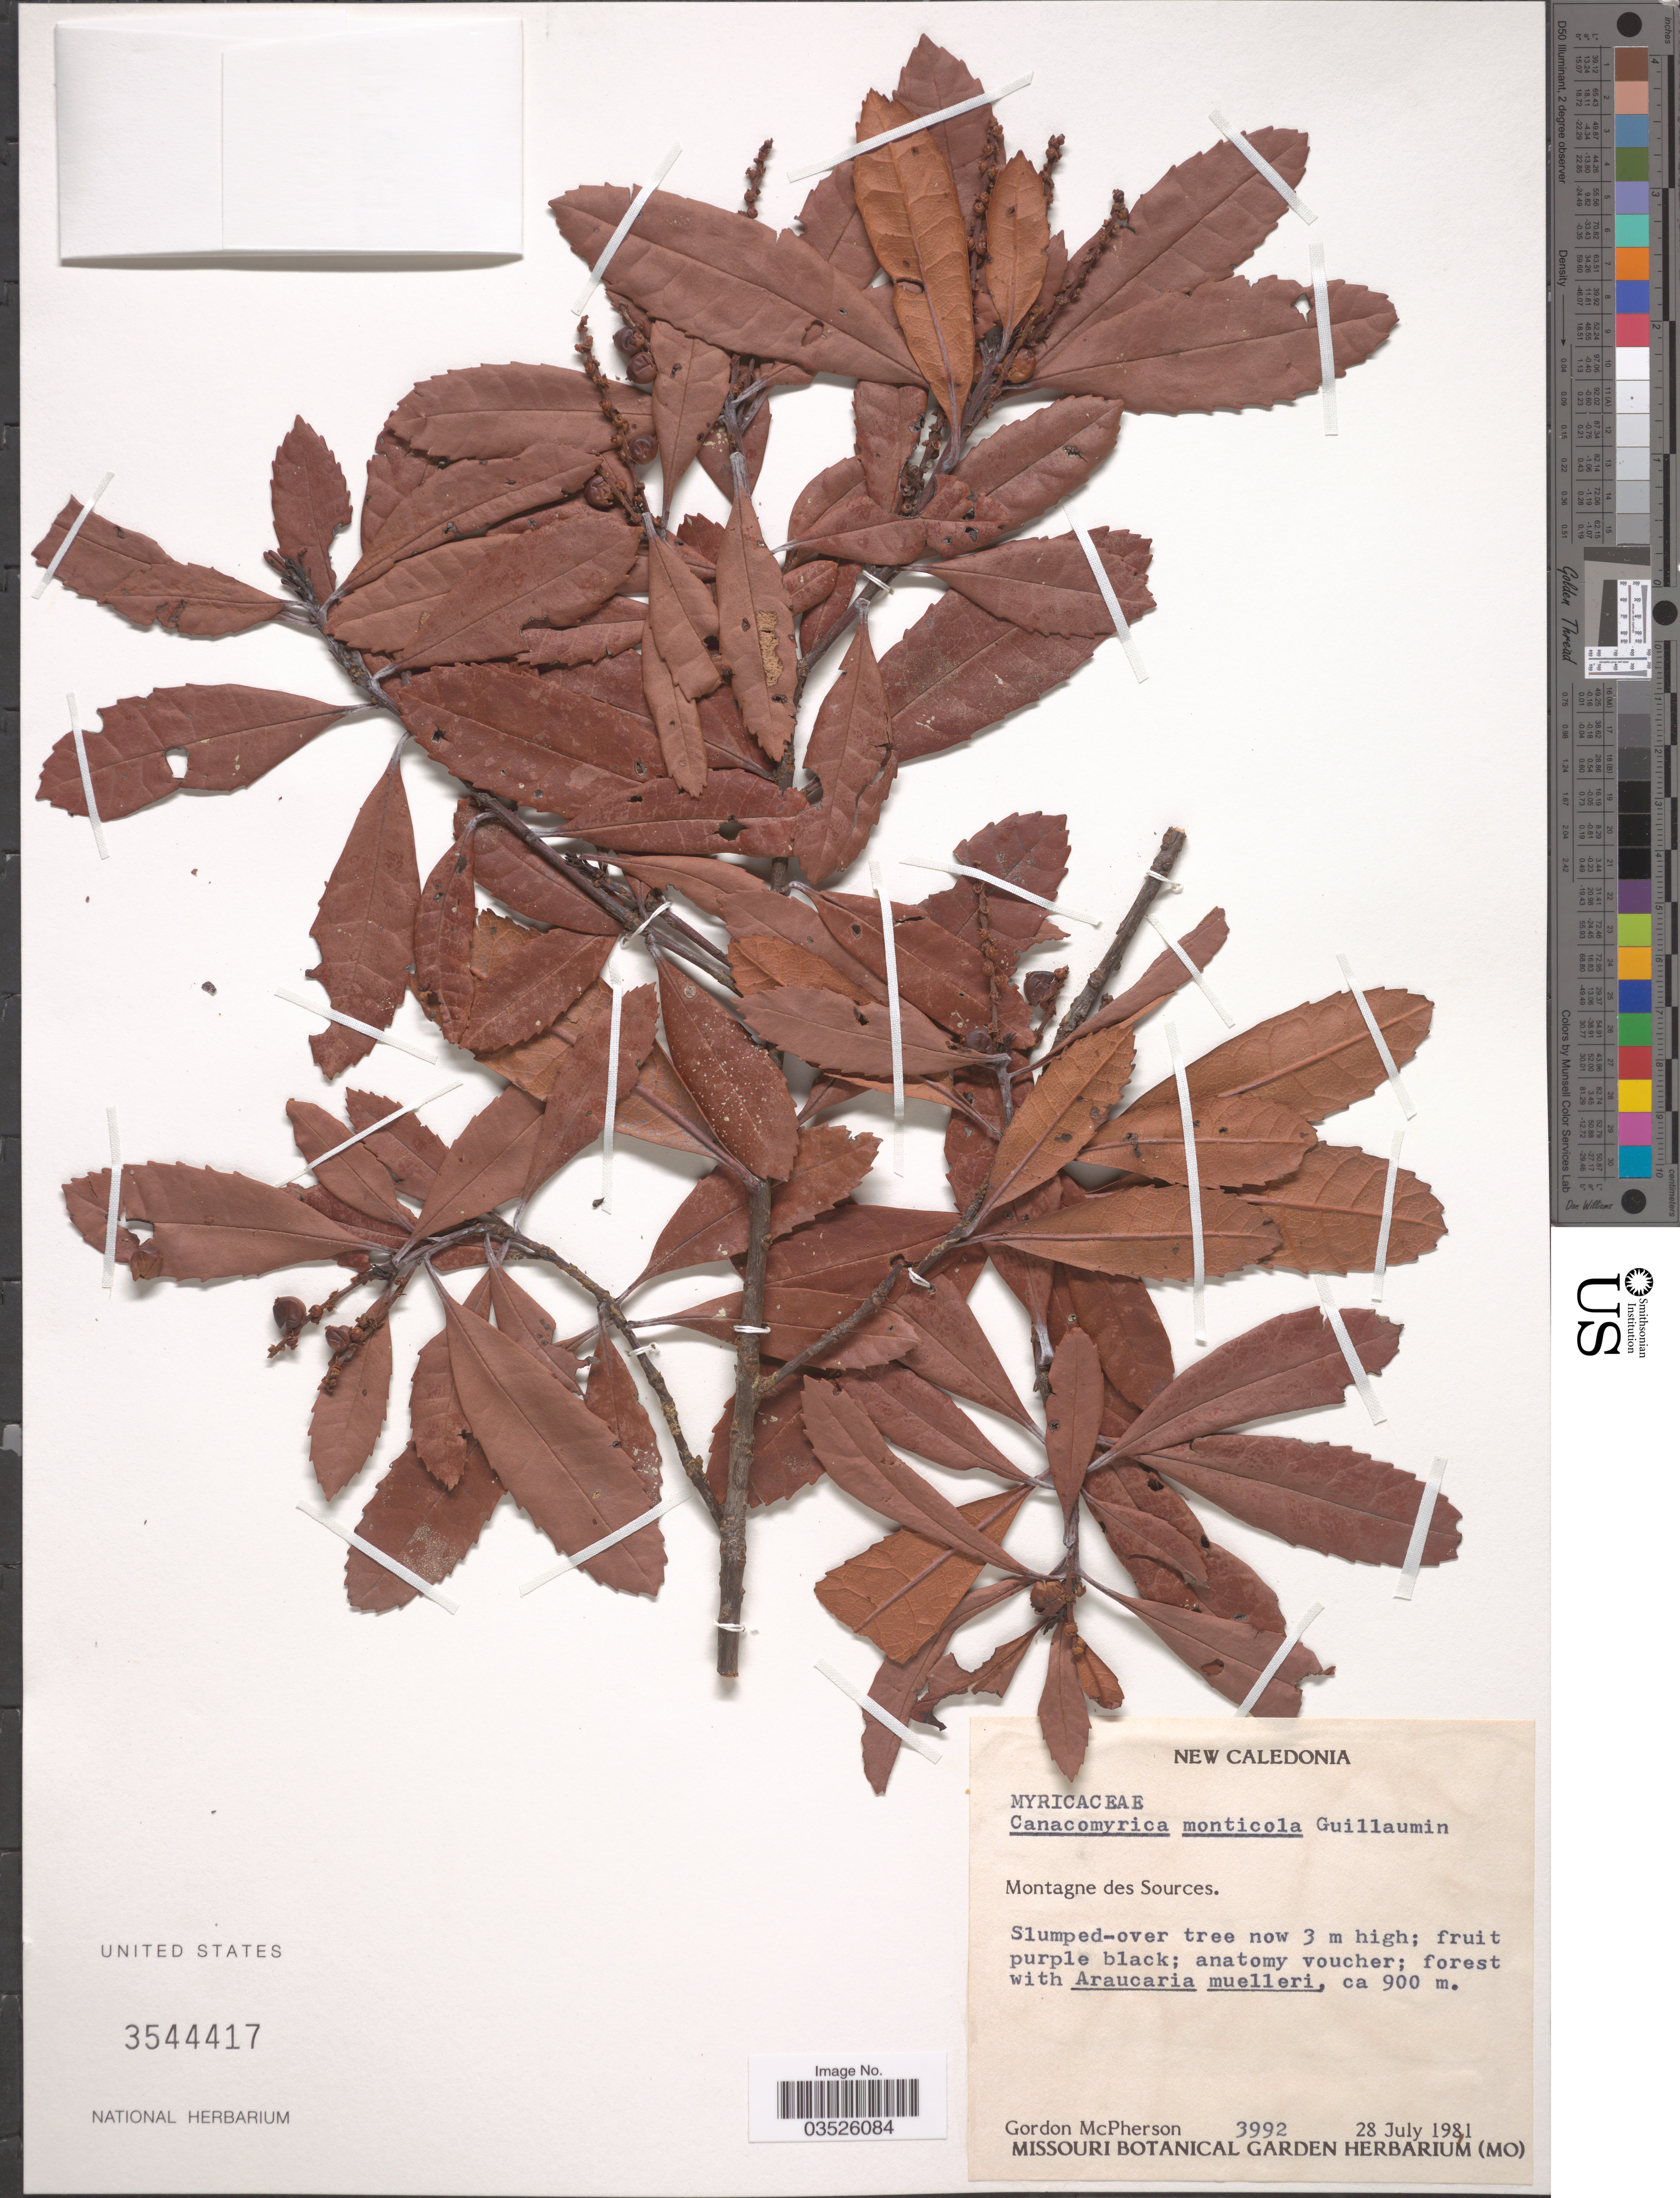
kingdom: Plantae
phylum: Tracheophyta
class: Magnoliopsida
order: Fagales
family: Myricaceae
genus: Canacomyrica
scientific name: Canacomyrica monticola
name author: Guillaumin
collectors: G. D. McPherson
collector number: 3992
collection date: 1981-07-28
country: New Caledonia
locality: Montagne des Sources.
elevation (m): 900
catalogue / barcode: US 3544417